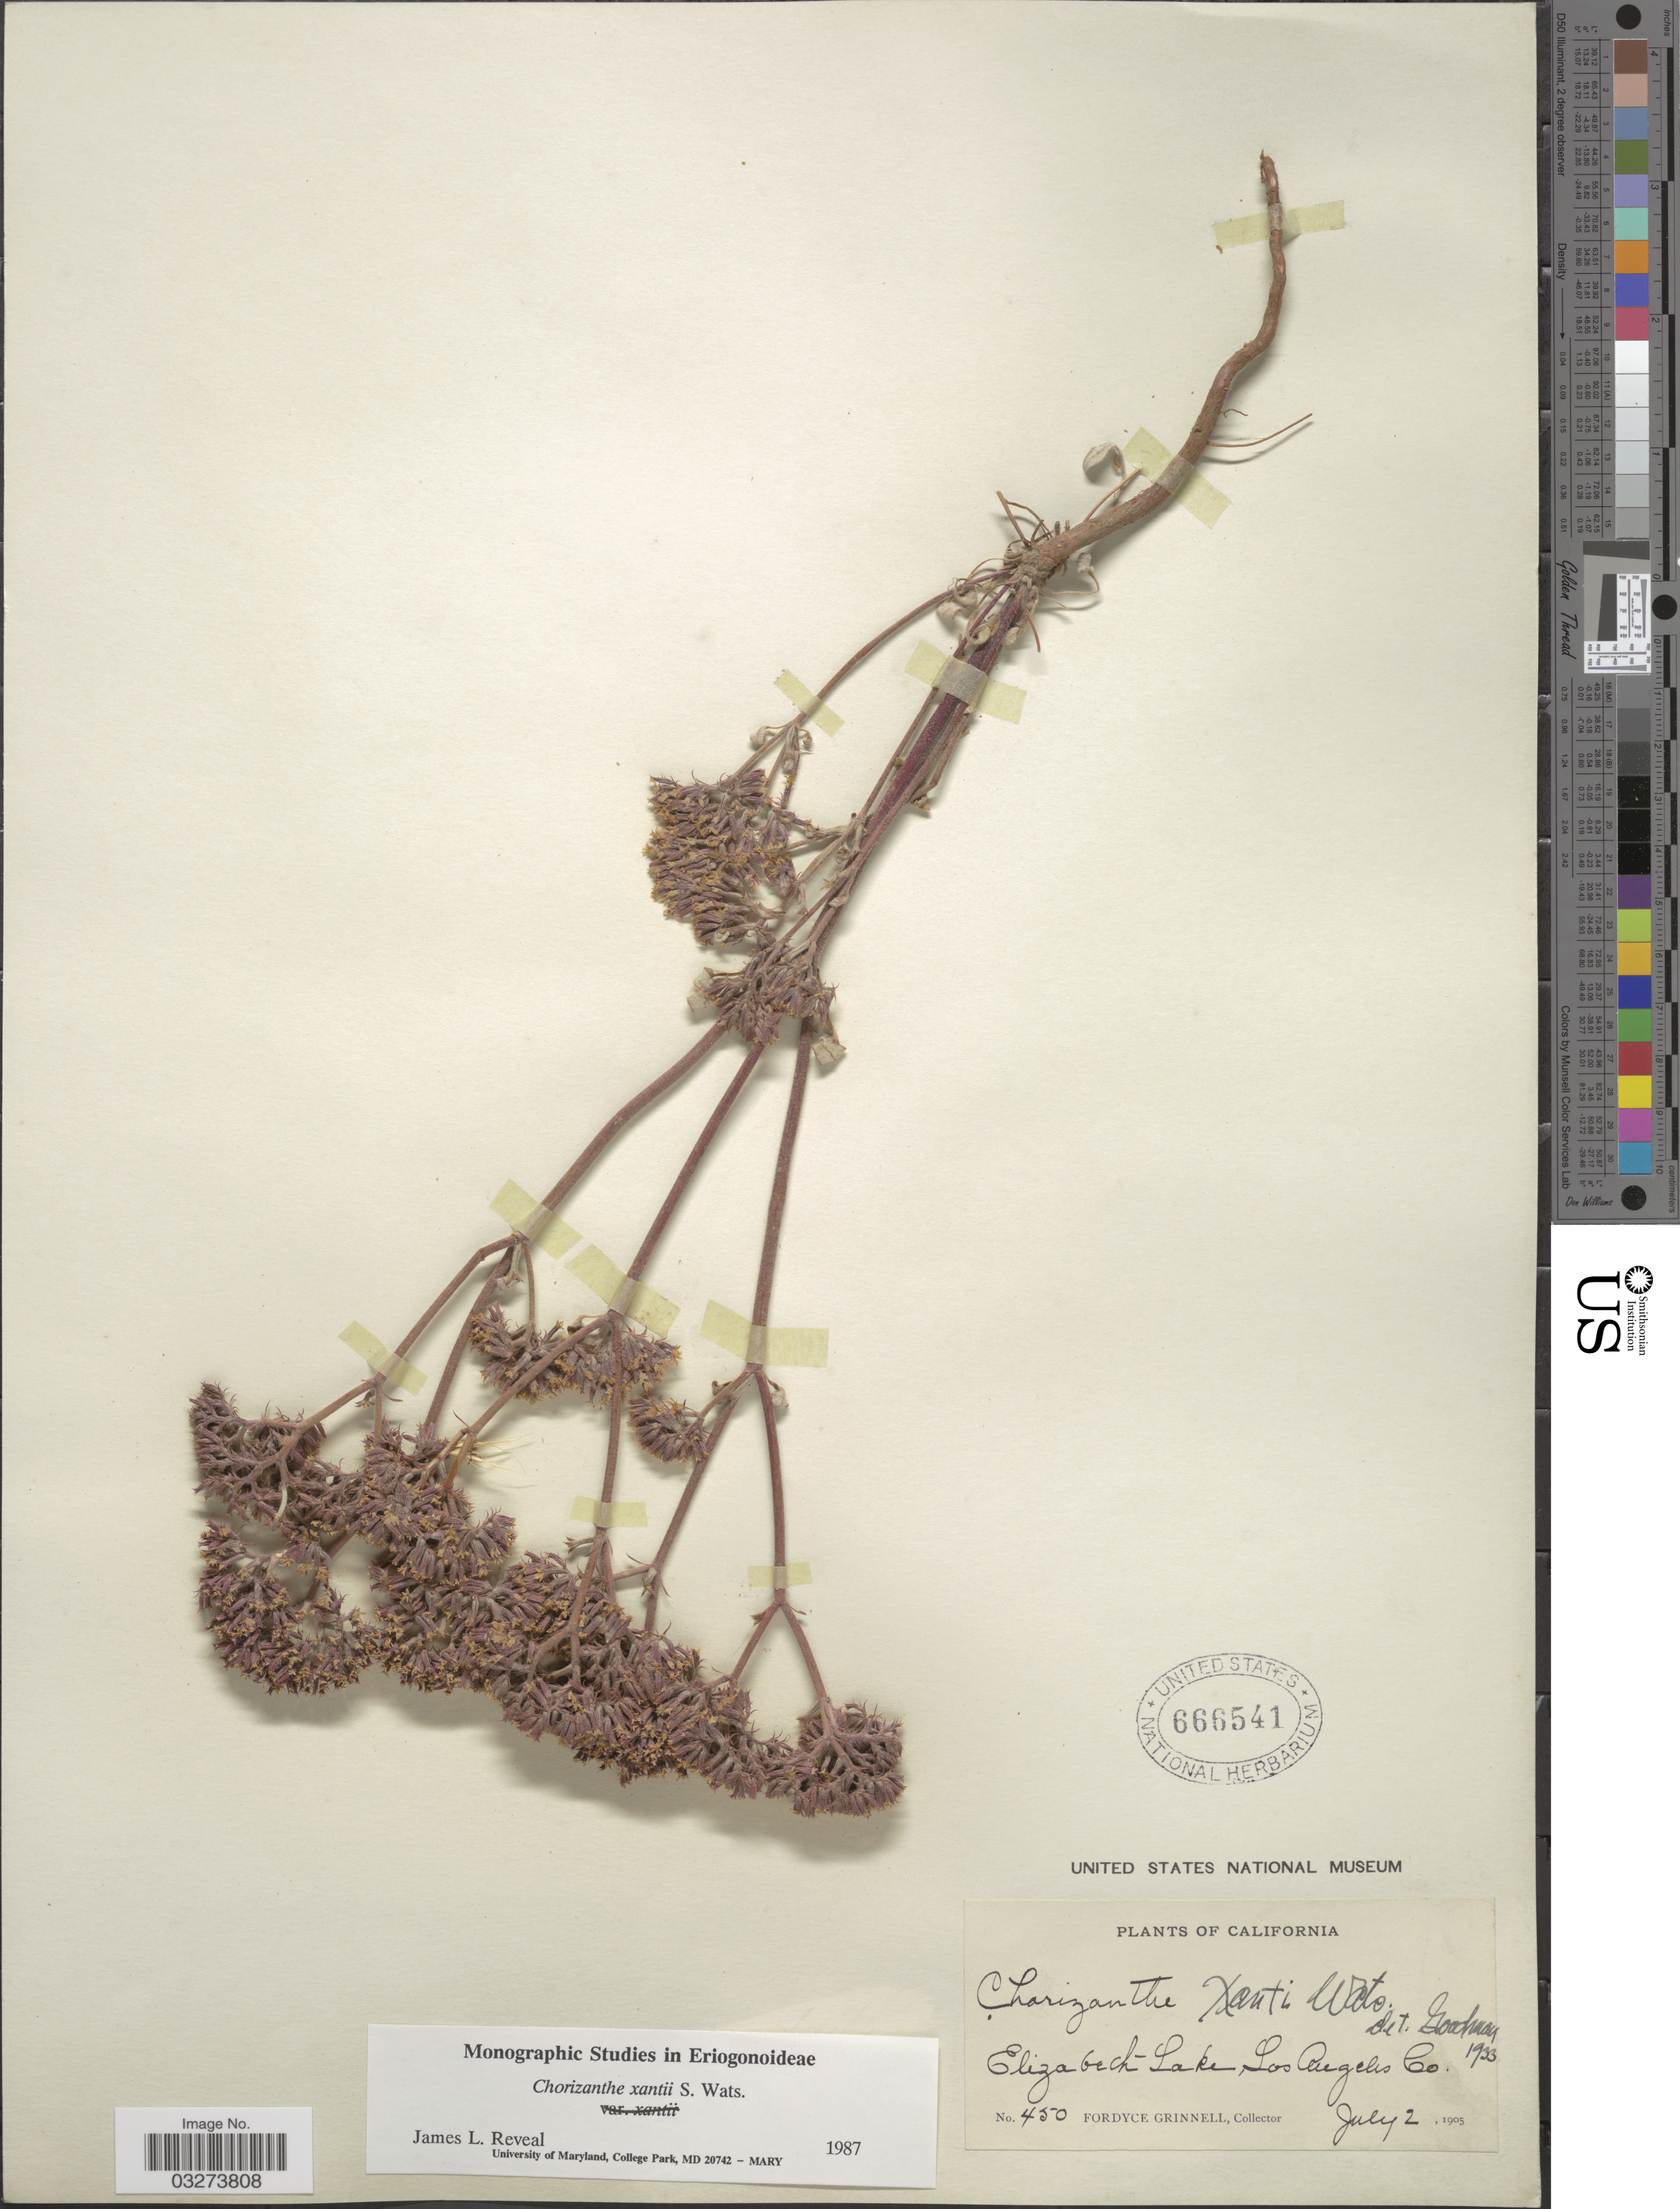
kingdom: Plantae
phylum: Tracheophyta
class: Magnoliopsida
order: Caryophyllales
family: Polygonaceae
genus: Chorizanthe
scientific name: Chorizanthe xanti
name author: S. Watson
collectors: F. Grinnell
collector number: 450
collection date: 1905-07-02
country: United States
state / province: California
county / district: Los Angeles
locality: Elizabeth Lake, Los Angeles Co.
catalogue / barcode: US 666541